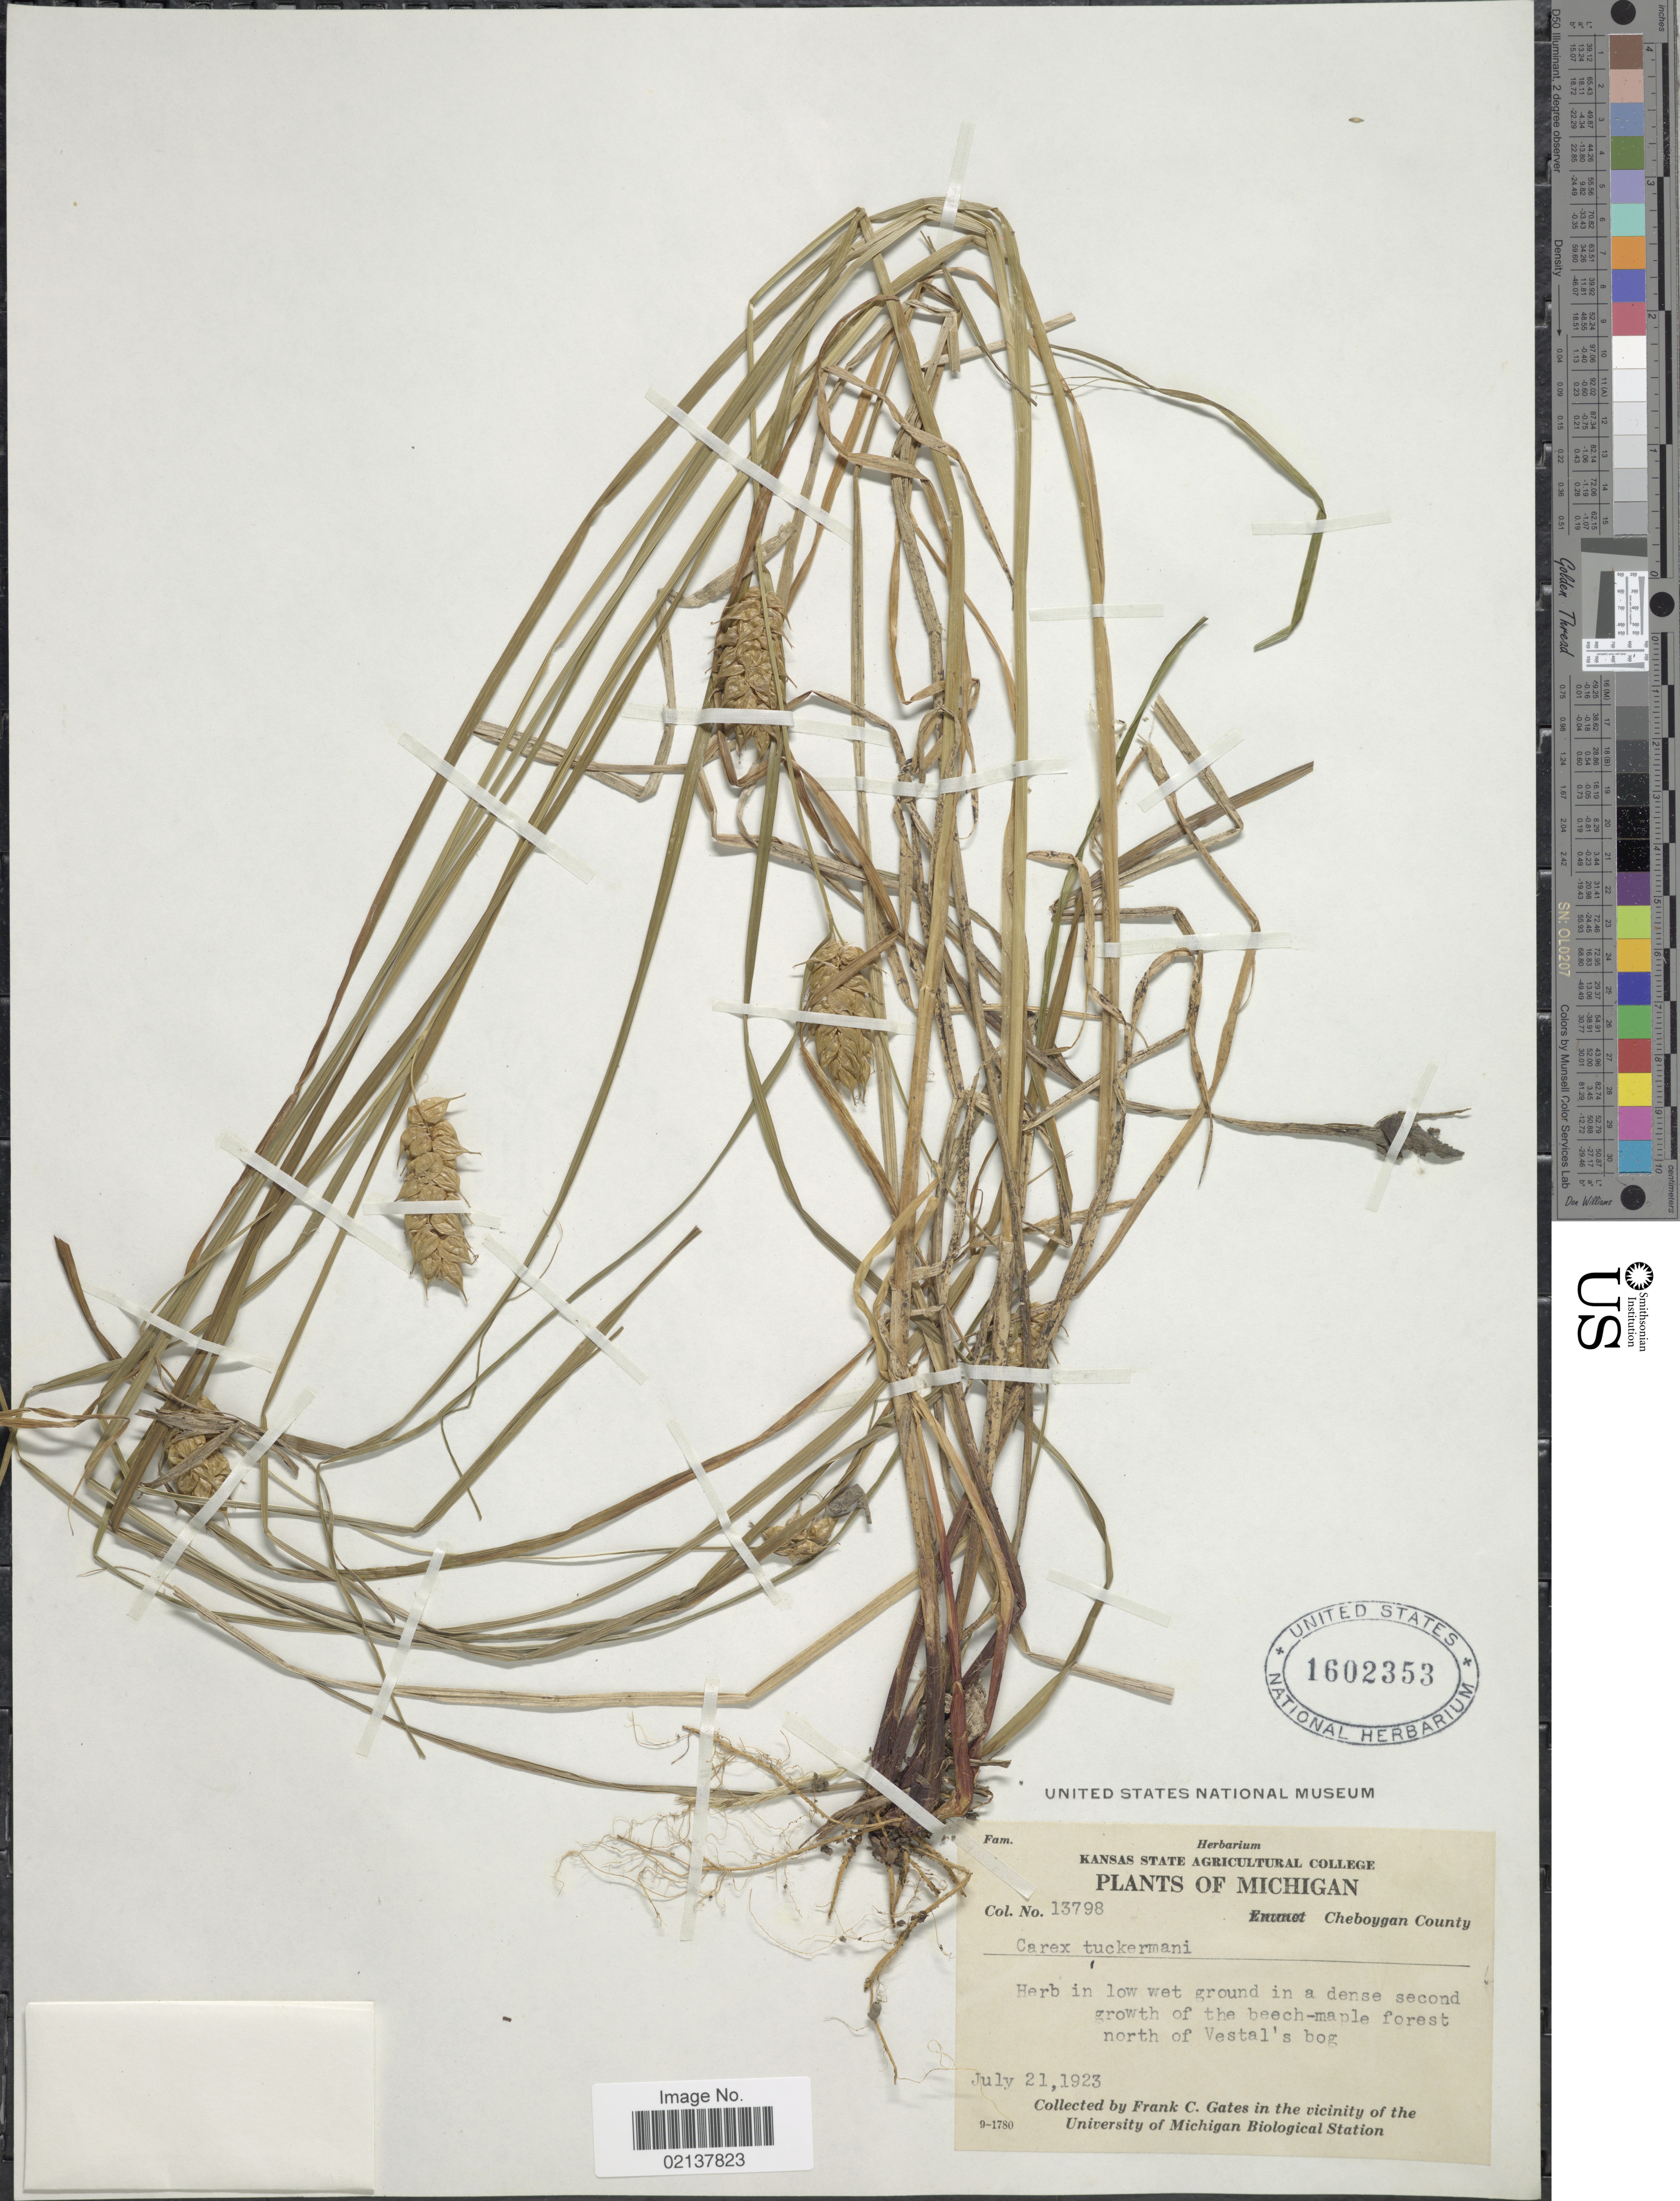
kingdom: Plantae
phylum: Tracheophyta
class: Liliopsida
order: Poales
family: Cyperaceae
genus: Carex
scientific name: Carex tuckermanii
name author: Boott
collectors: F. C. Gates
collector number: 13798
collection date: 1923-07-21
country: United States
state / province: Michigan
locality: Cheboygan County, in low wet ground in a dense second growth of the beach-maple forest north of Vestal's bog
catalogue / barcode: US 1602353